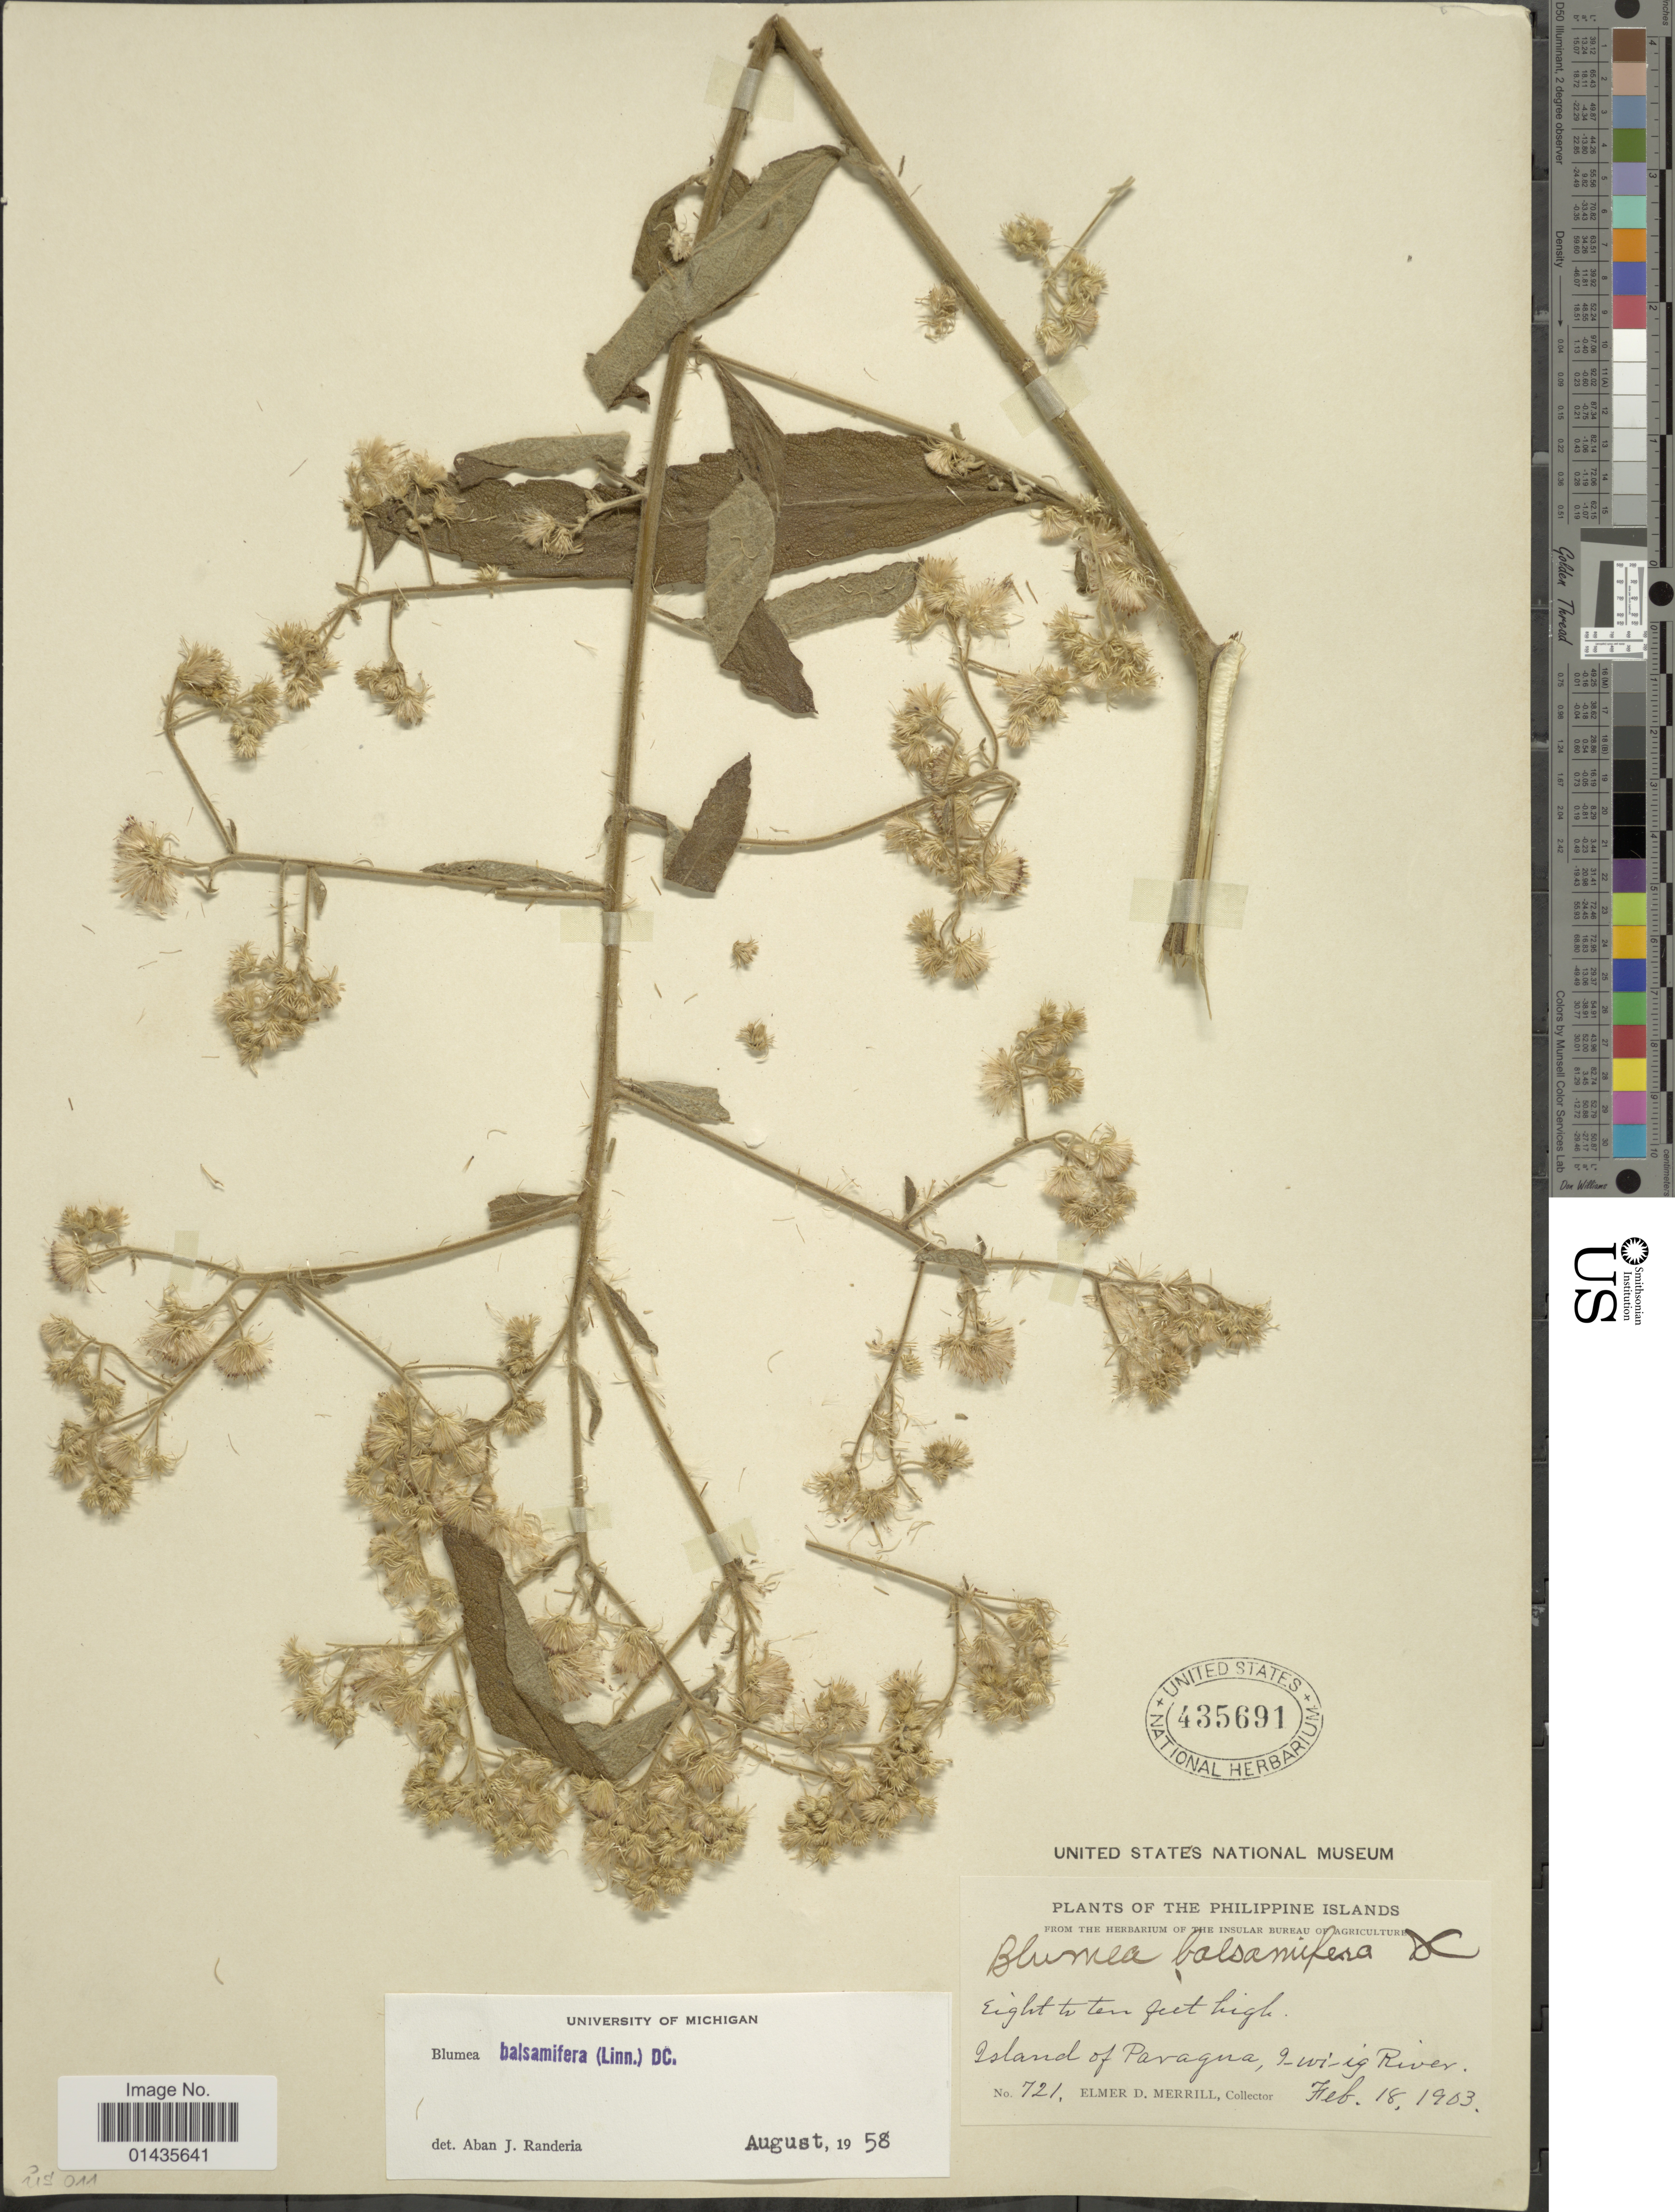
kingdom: Plantae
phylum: Tracheophyta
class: Magnoliopsida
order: Asterales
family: Asteraceae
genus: Blumea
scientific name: Blumea balsamifera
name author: (L.) DC.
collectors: E. D. Merrill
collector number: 721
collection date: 1903-02-18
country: Philippines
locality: Island of Paragua [Palawan], I-wi-ig River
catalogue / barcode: US 435691